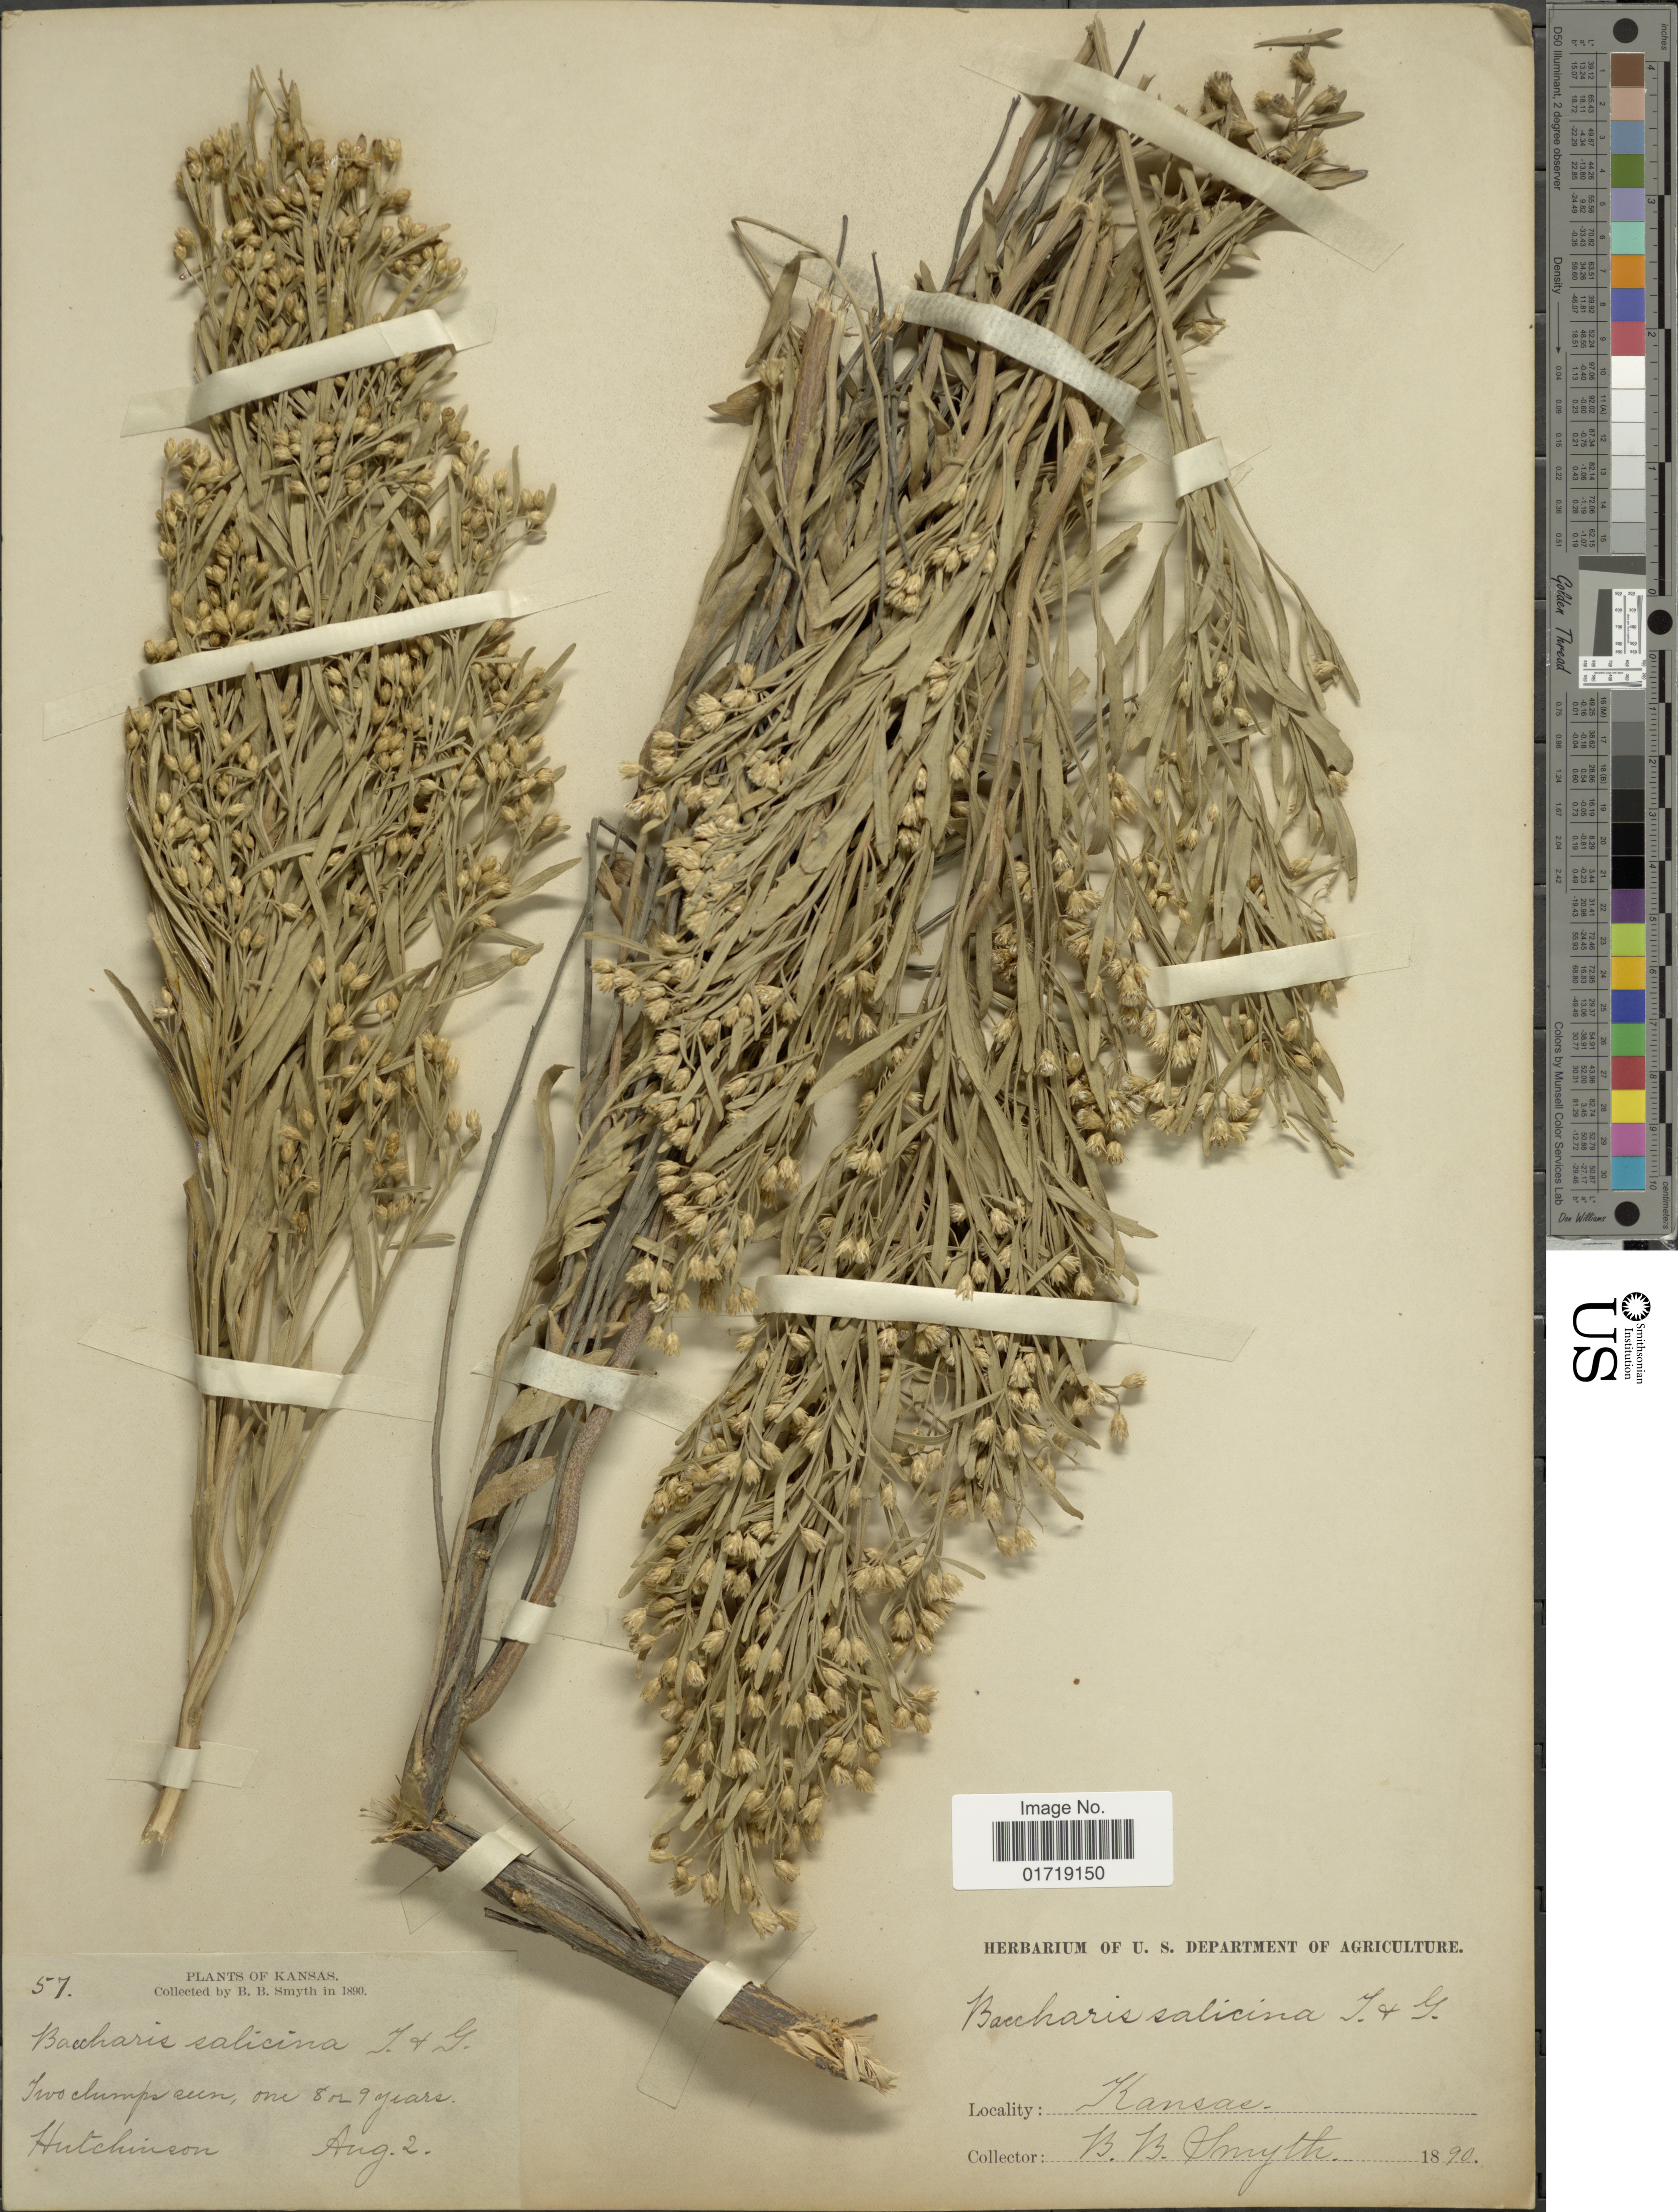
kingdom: Plantae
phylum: Tracheophyta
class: Magnoliopsida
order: Asterales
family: Asteraceae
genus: Baccharis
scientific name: Baccharis salicina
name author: Torr. & A. Gray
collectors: B. Smyth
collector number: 57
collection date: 1890-08-02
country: United States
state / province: Kansas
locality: Hutchinson